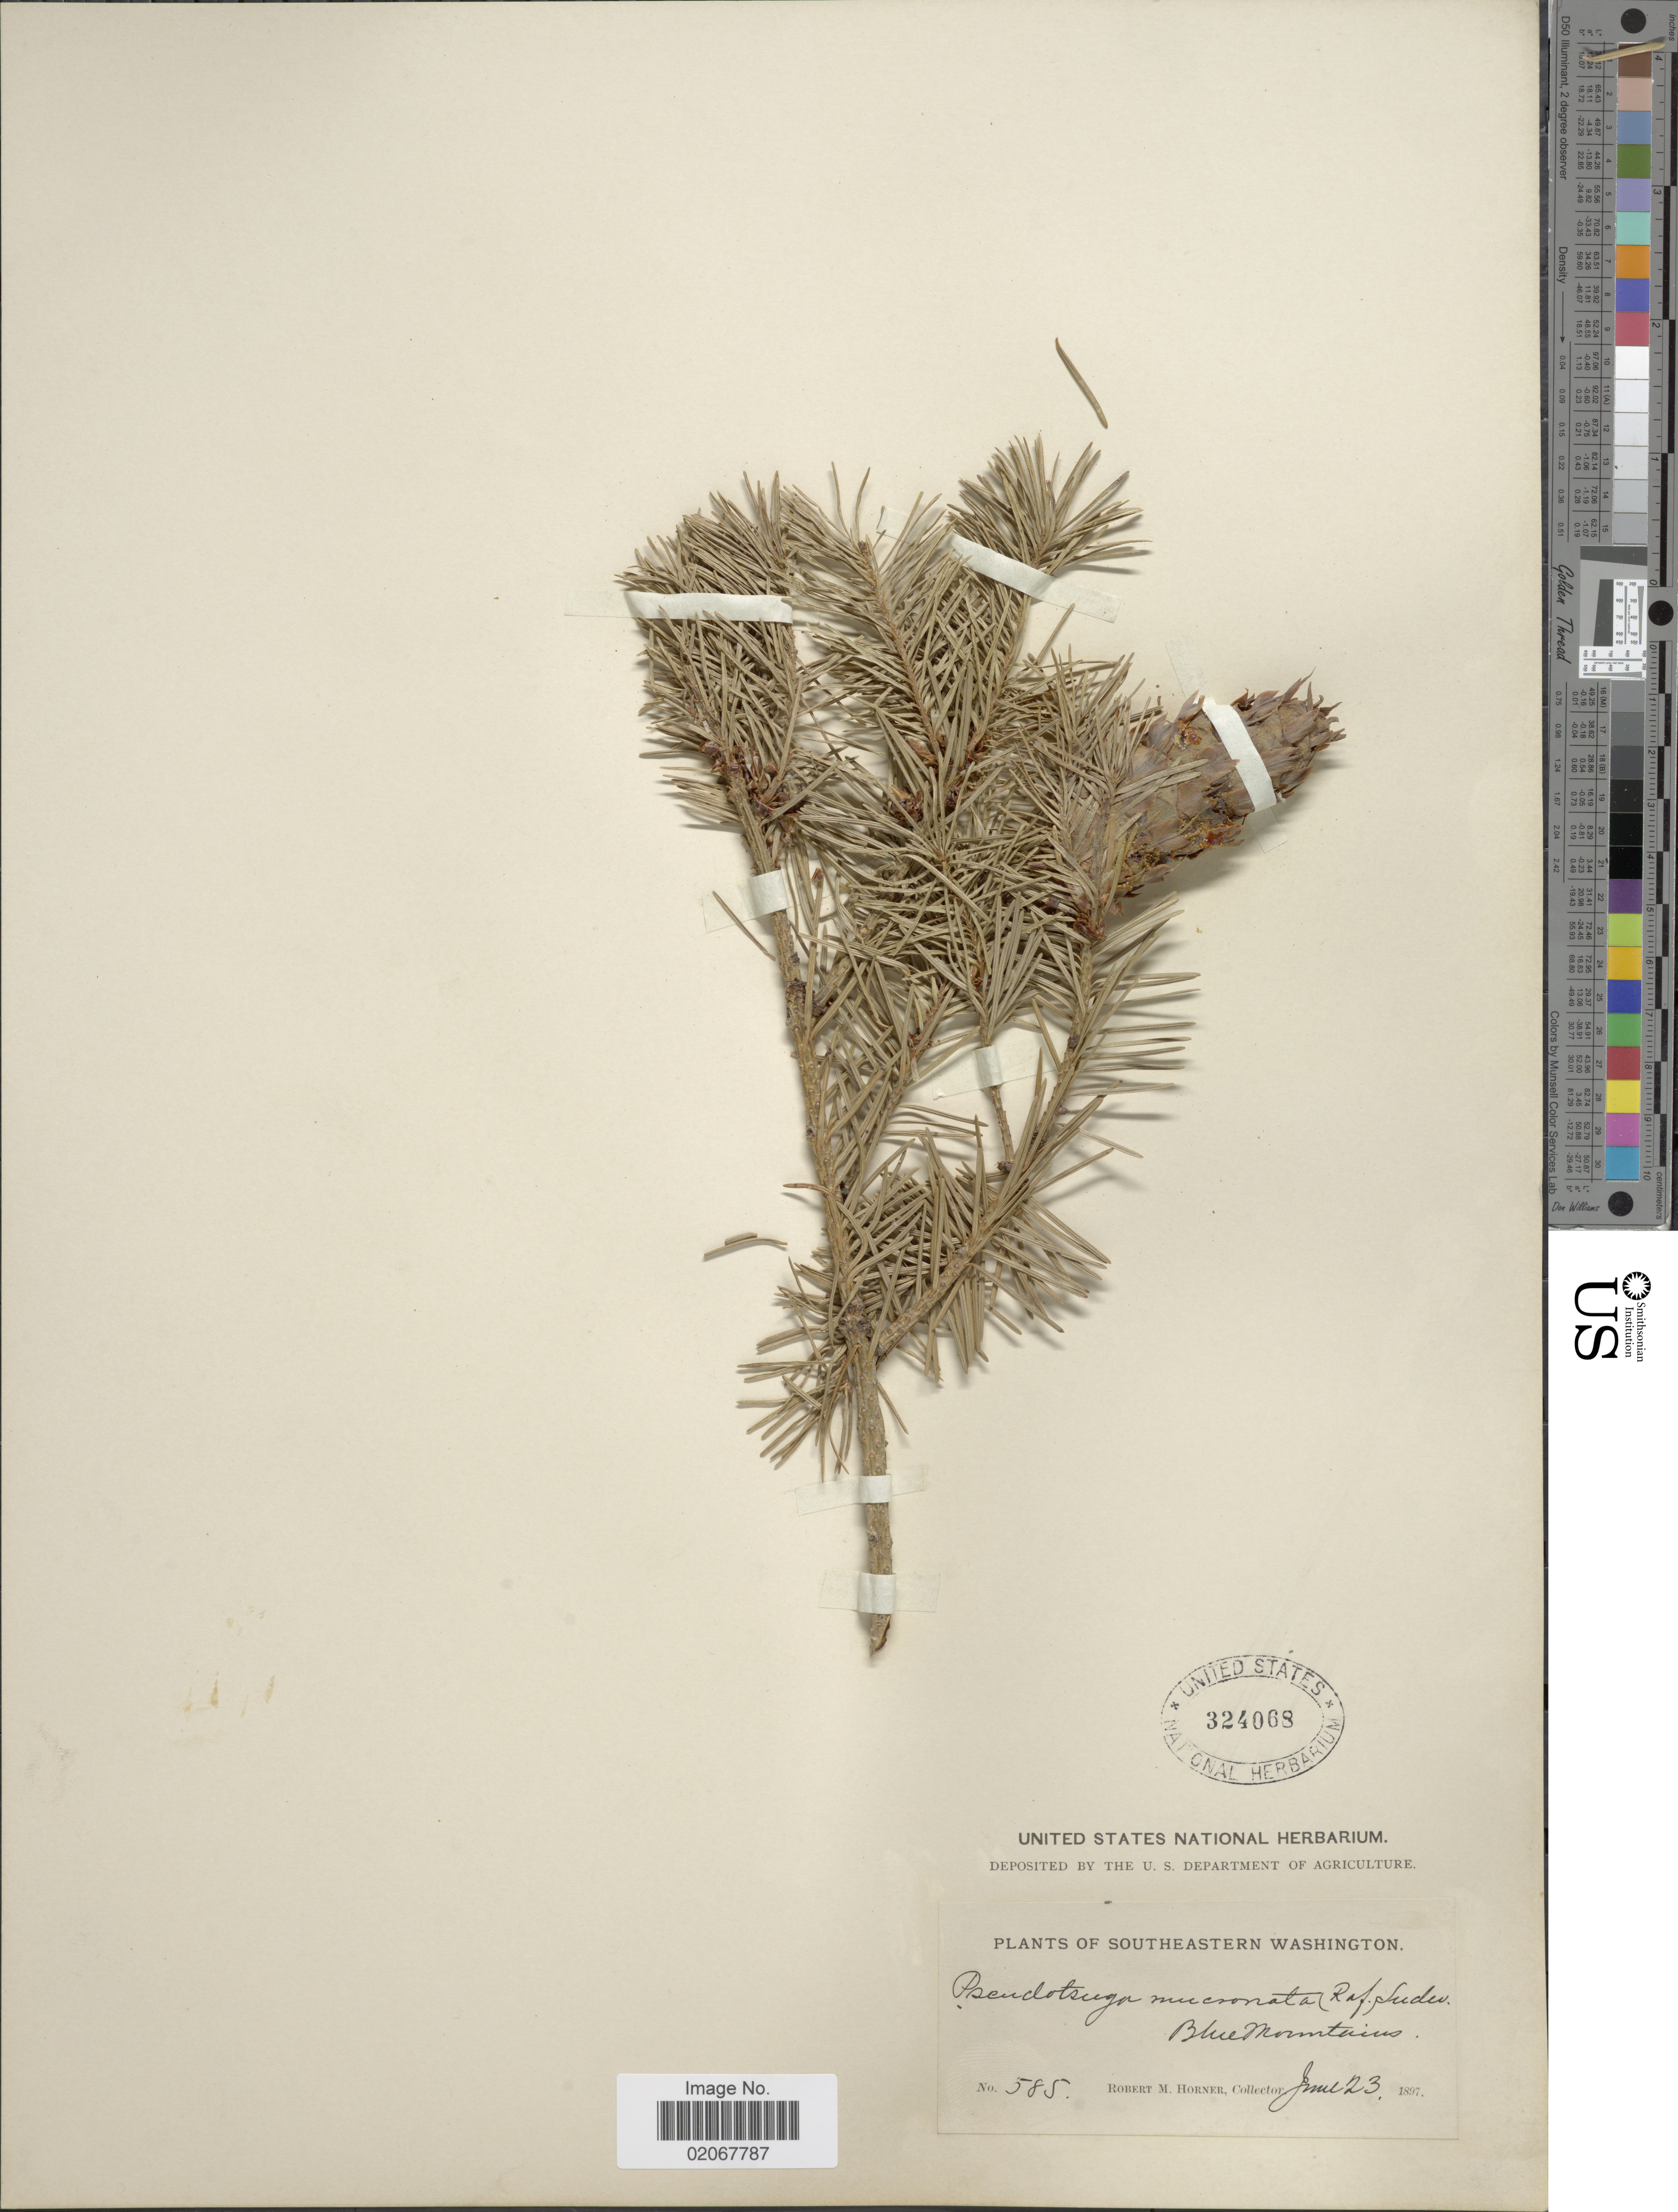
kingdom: Plantae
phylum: Tracheophyta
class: Pinopsida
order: Pinales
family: Pinaceae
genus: Pseudotsuga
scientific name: Pseudotsuga menziesii var. glauca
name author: (Beissn.) Franco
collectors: R. Horner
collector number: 585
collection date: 1897-06-23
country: United States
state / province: Washington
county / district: Clallam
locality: Southeastern Washington. Blue Mountains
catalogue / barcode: US 324068